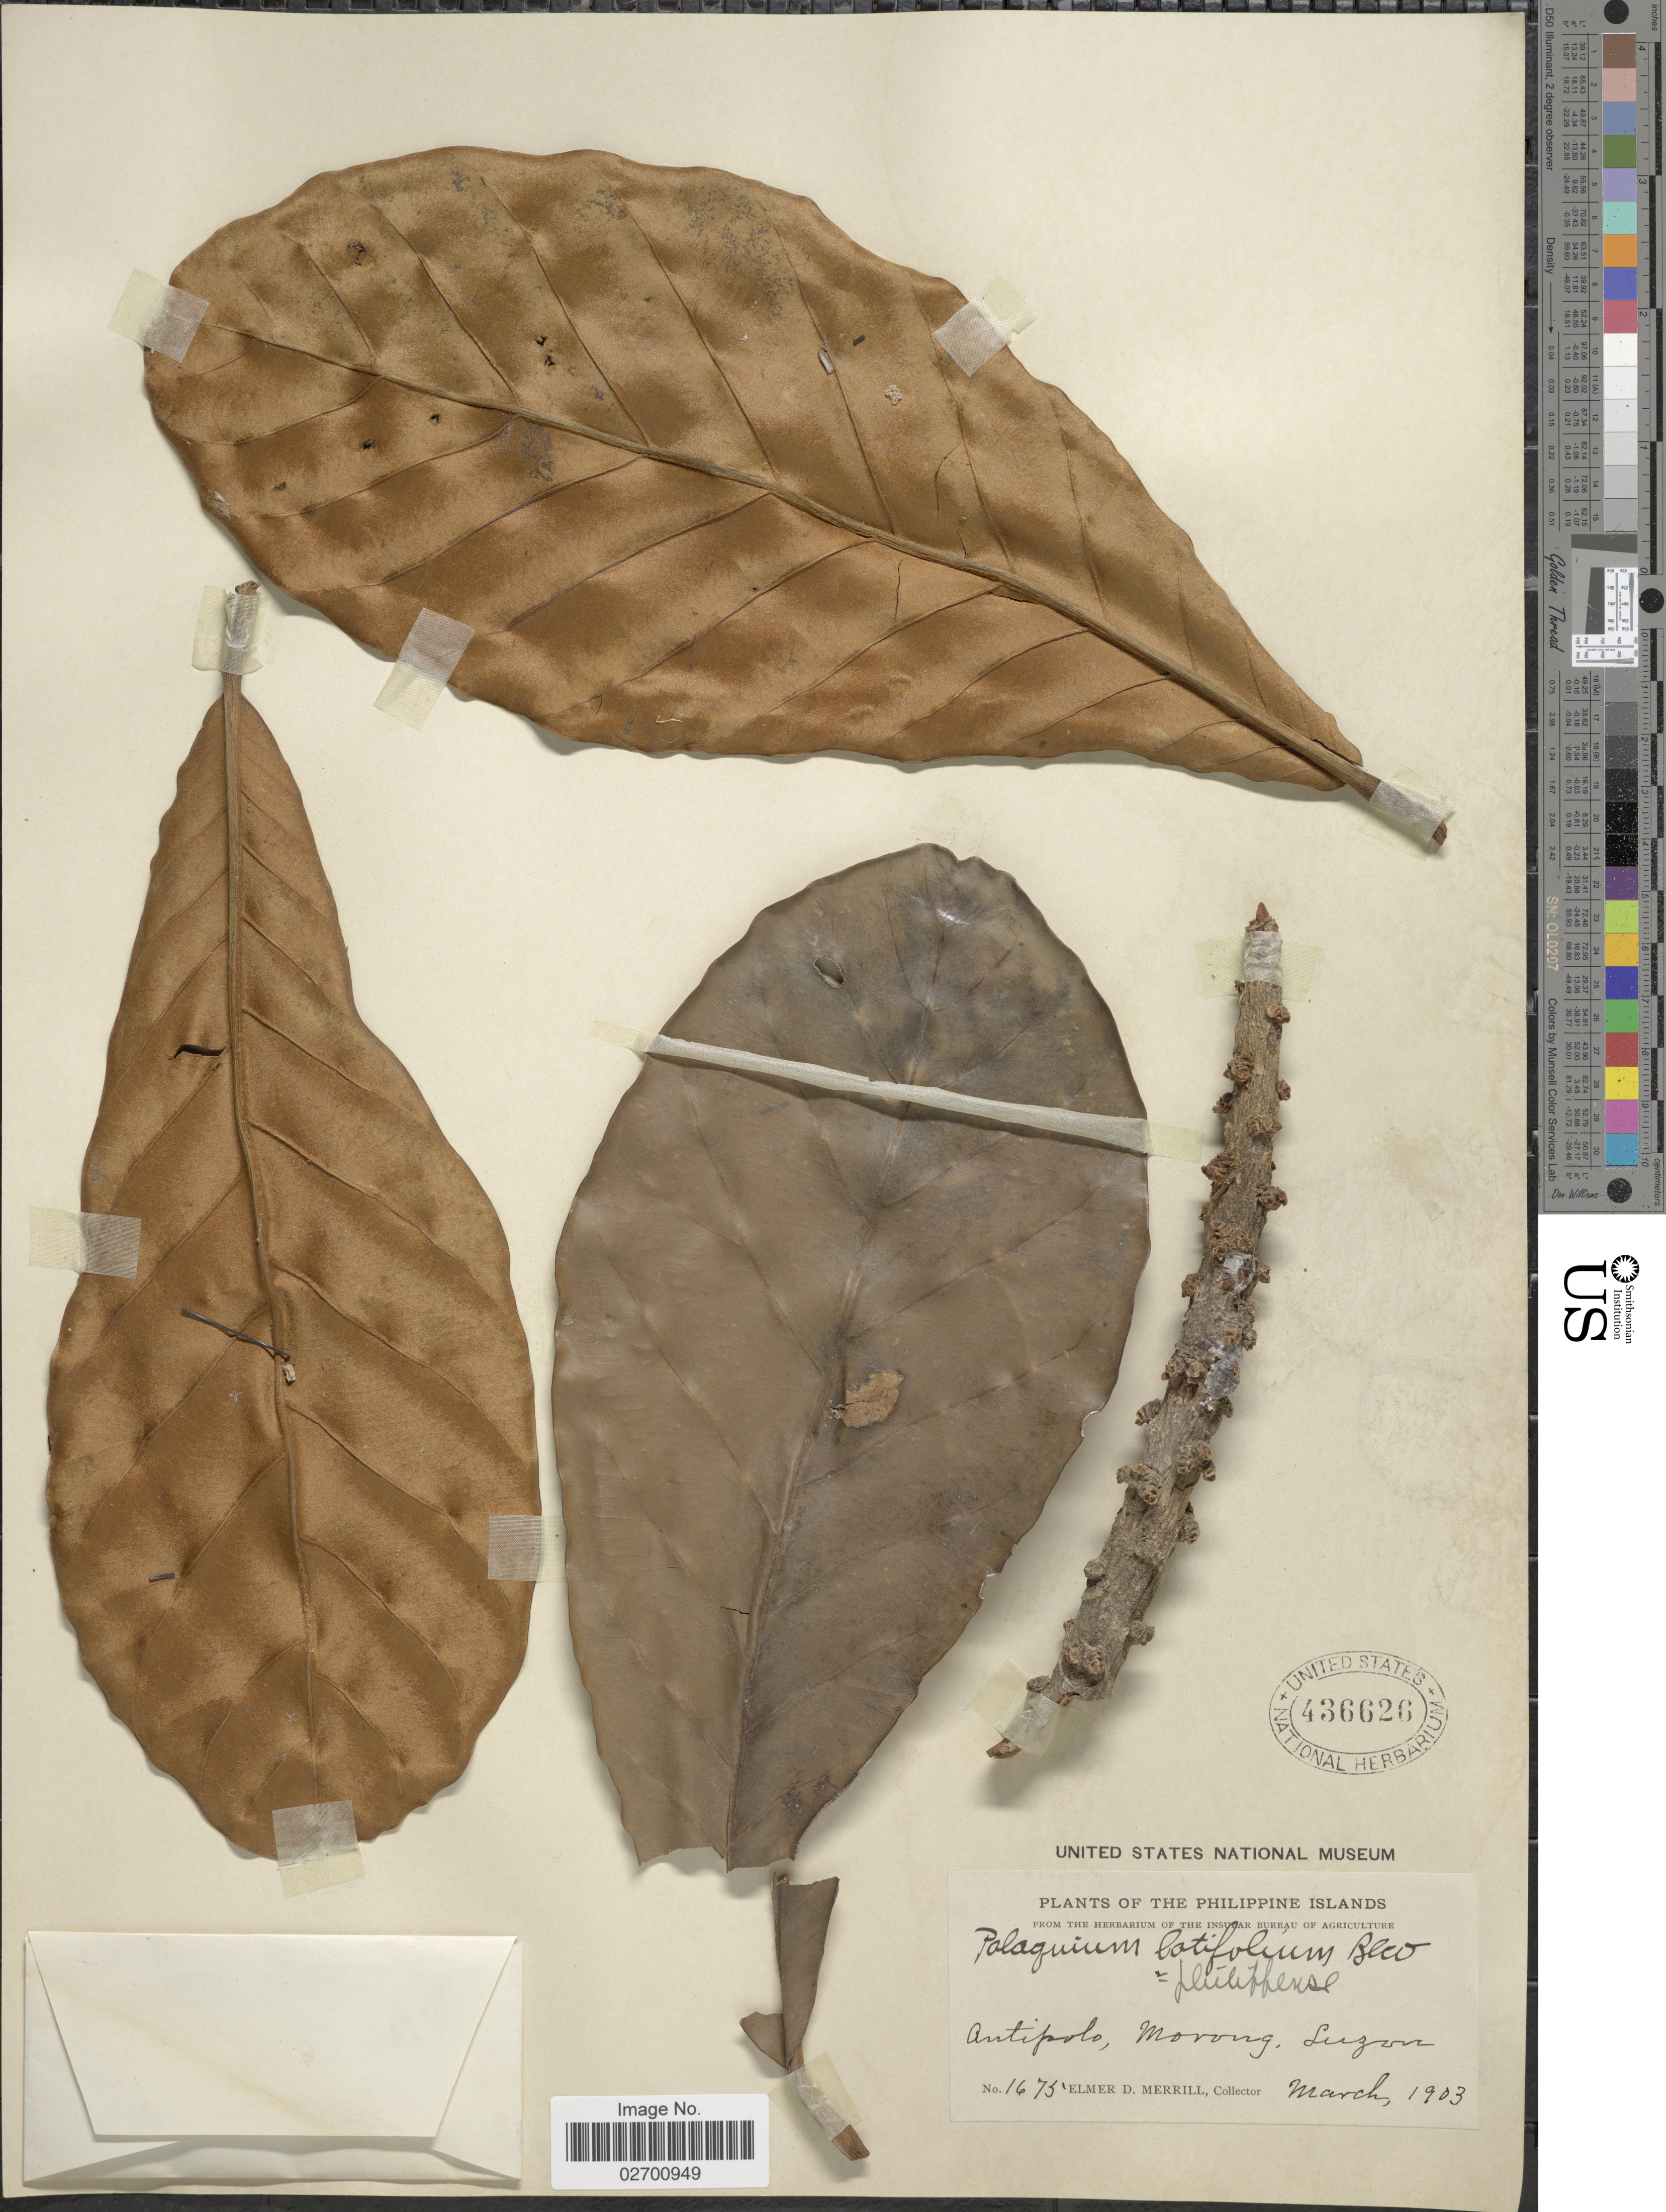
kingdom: Plantae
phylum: Tracheophyta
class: Magnoliopsida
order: Ericales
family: Sapotaceae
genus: Palaquium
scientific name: Palaquium philippense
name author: (Perr.) C.B. Rob.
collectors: E. D. Merrill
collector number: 1673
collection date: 1903-03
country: Philippines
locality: Antipolo, Morong, Luzon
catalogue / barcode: US 436626